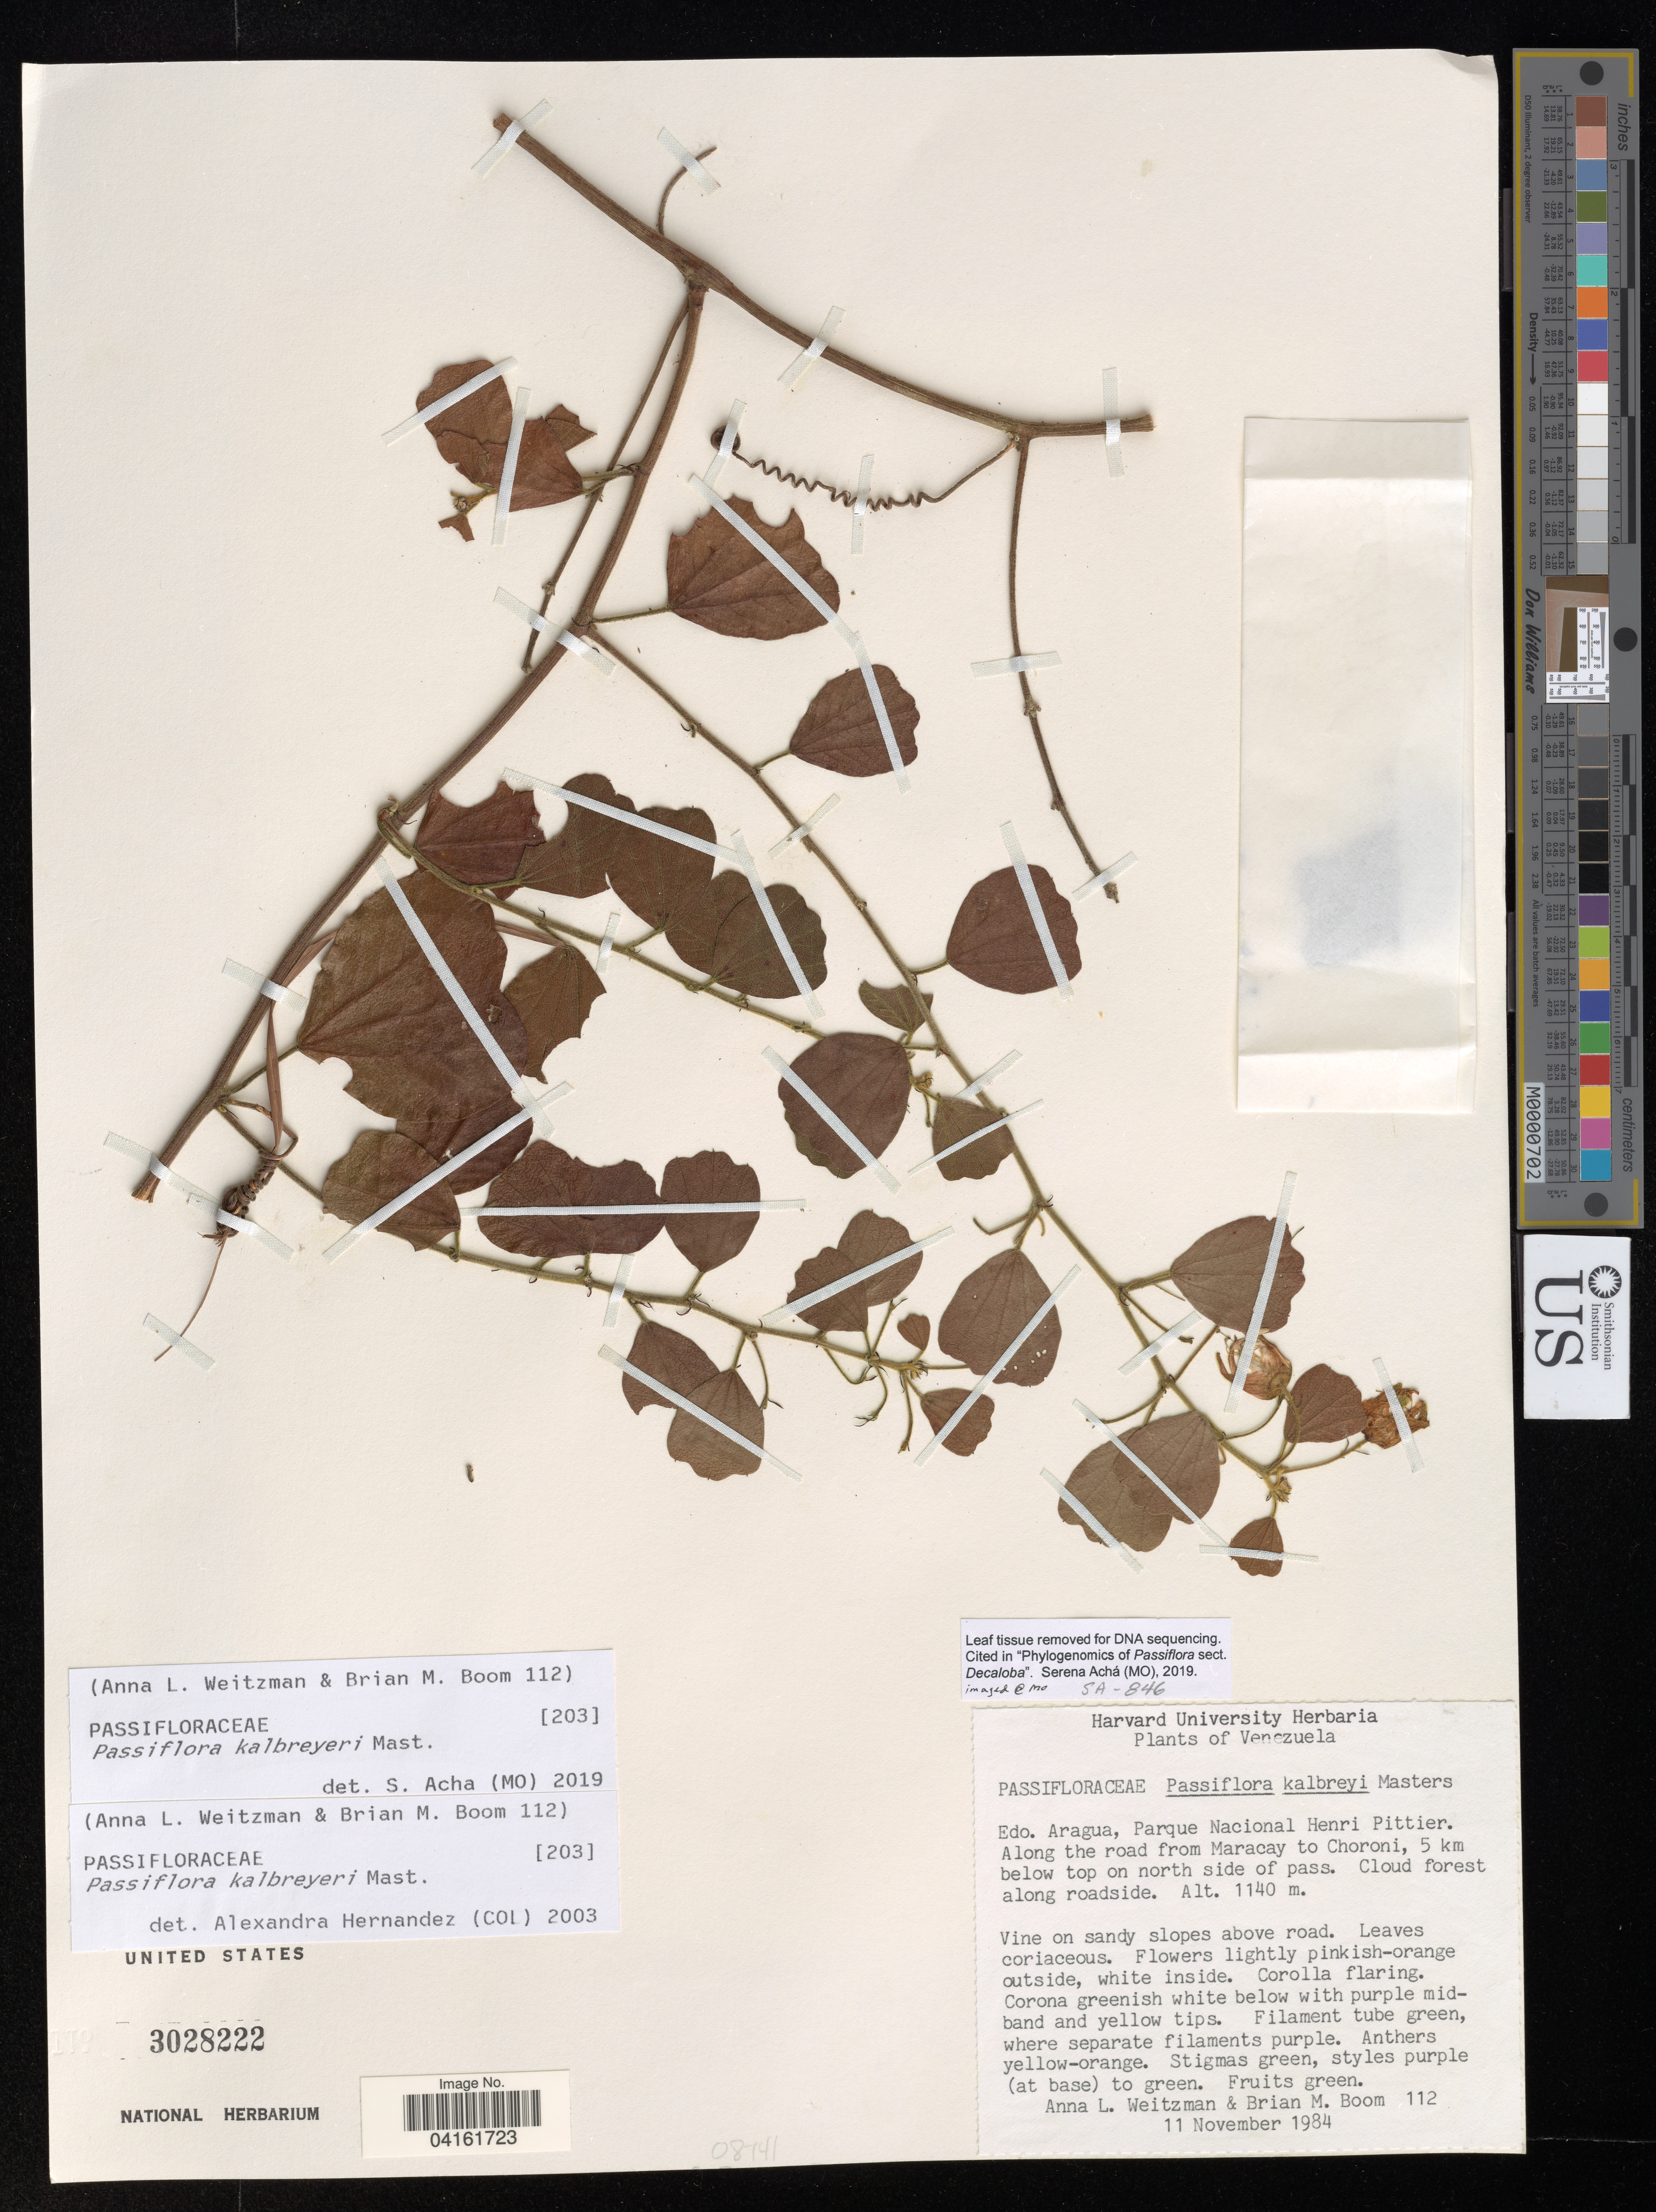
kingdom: Plantae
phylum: Tracheophyta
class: Magnoliopsida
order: Malpighiales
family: Passifloraceae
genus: Passiflora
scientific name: Passiflora kalbreyeri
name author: Mast.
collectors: A. L. Weitzman & B. M. Boom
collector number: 112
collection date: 1984-11-11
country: Venezuela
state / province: Aragua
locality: Parque Nacional Henri Pittier. Along the road from Maracay to Choroni, 5 km below top on north side of pass.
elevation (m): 1140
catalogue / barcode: US 3028222